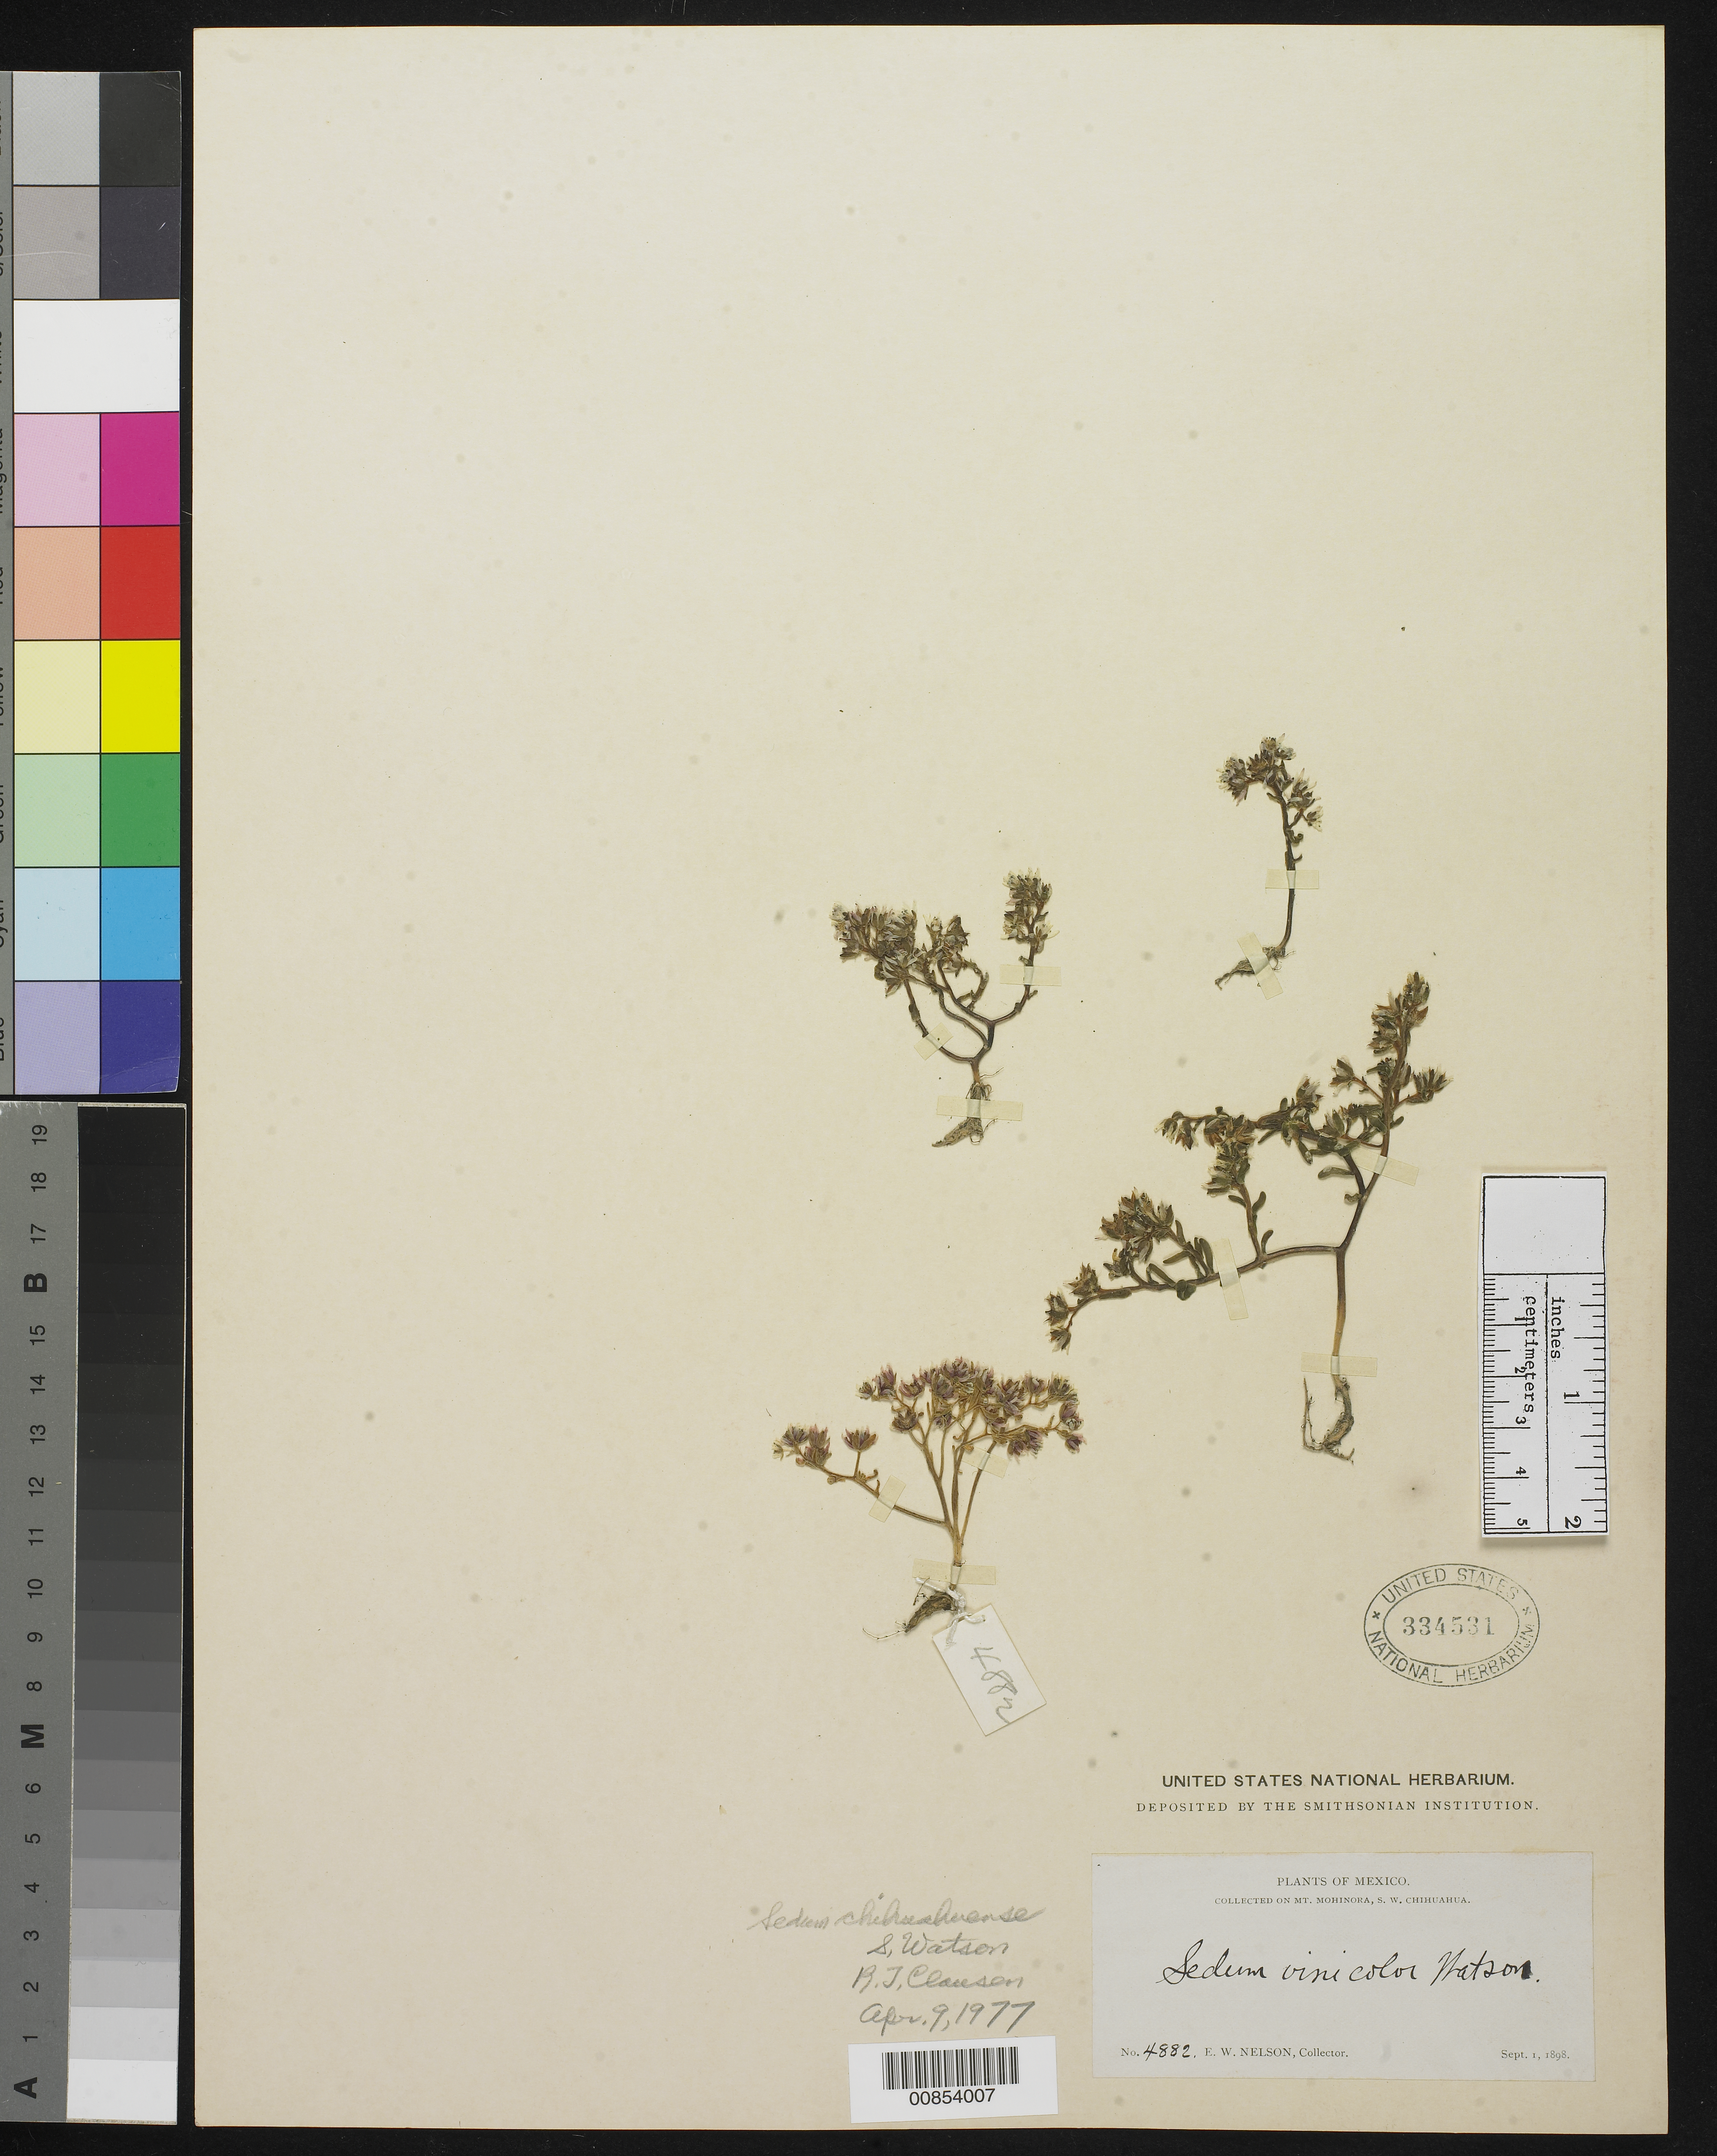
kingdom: Plantae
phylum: Tracheophyta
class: Magnoliopsida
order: Saxifragales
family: Crassulaceae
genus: Sedum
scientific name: Sedum chihuahuense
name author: S. Watson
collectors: E. W. Nelson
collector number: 4882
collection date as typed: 01 Sep 1898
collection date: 1898-09-01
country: Mexico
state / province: Chihuahua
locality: Mt. Mohinora, S.W. Chihuahua.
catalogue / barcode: US 334531